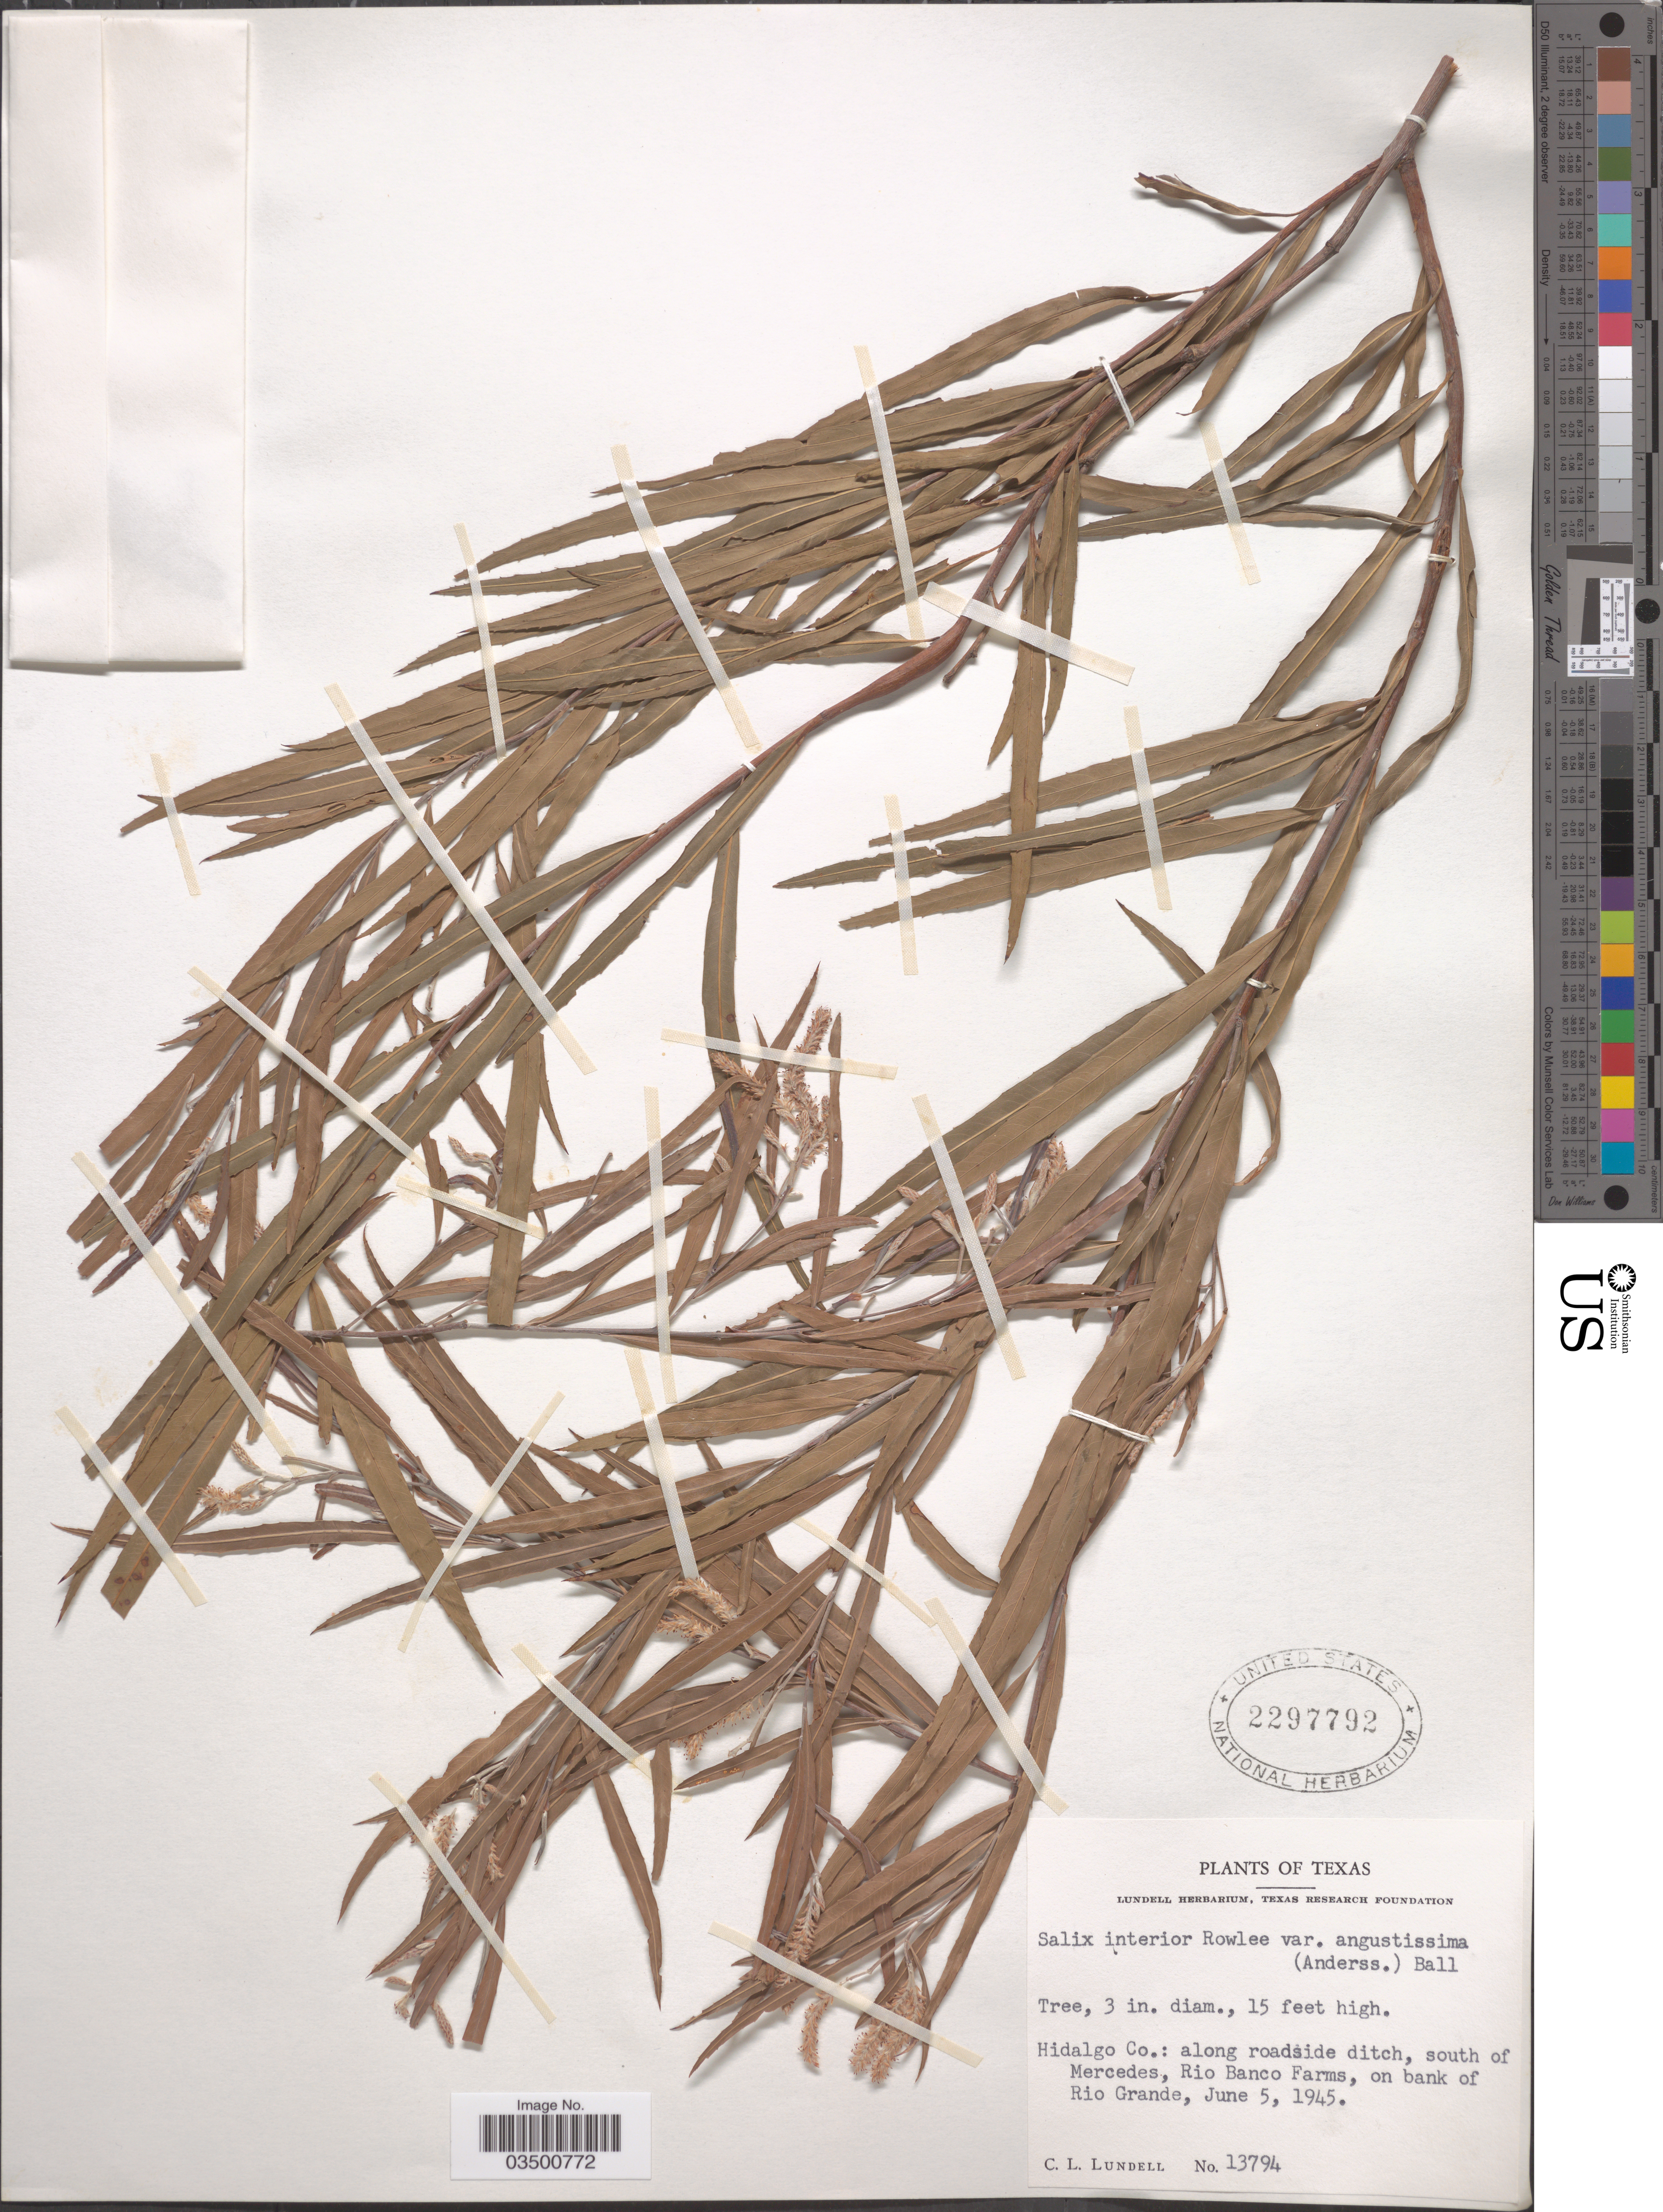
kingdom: Plantae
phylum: Tracheophyta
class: Magnoliopsida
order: Malpighiales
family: Salicaceae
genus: Salix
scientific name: Salix interior var. angustissima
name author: (Andersson) Dayton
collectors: C. L. Lundell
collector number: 13794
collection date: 1945-06-05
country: United States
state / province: Texas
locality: Hidalgo Co.: along roadside ditch, south of Mercedes, Rio Banco Farms, on bank of Rio Grande.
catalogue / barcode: US 2297792